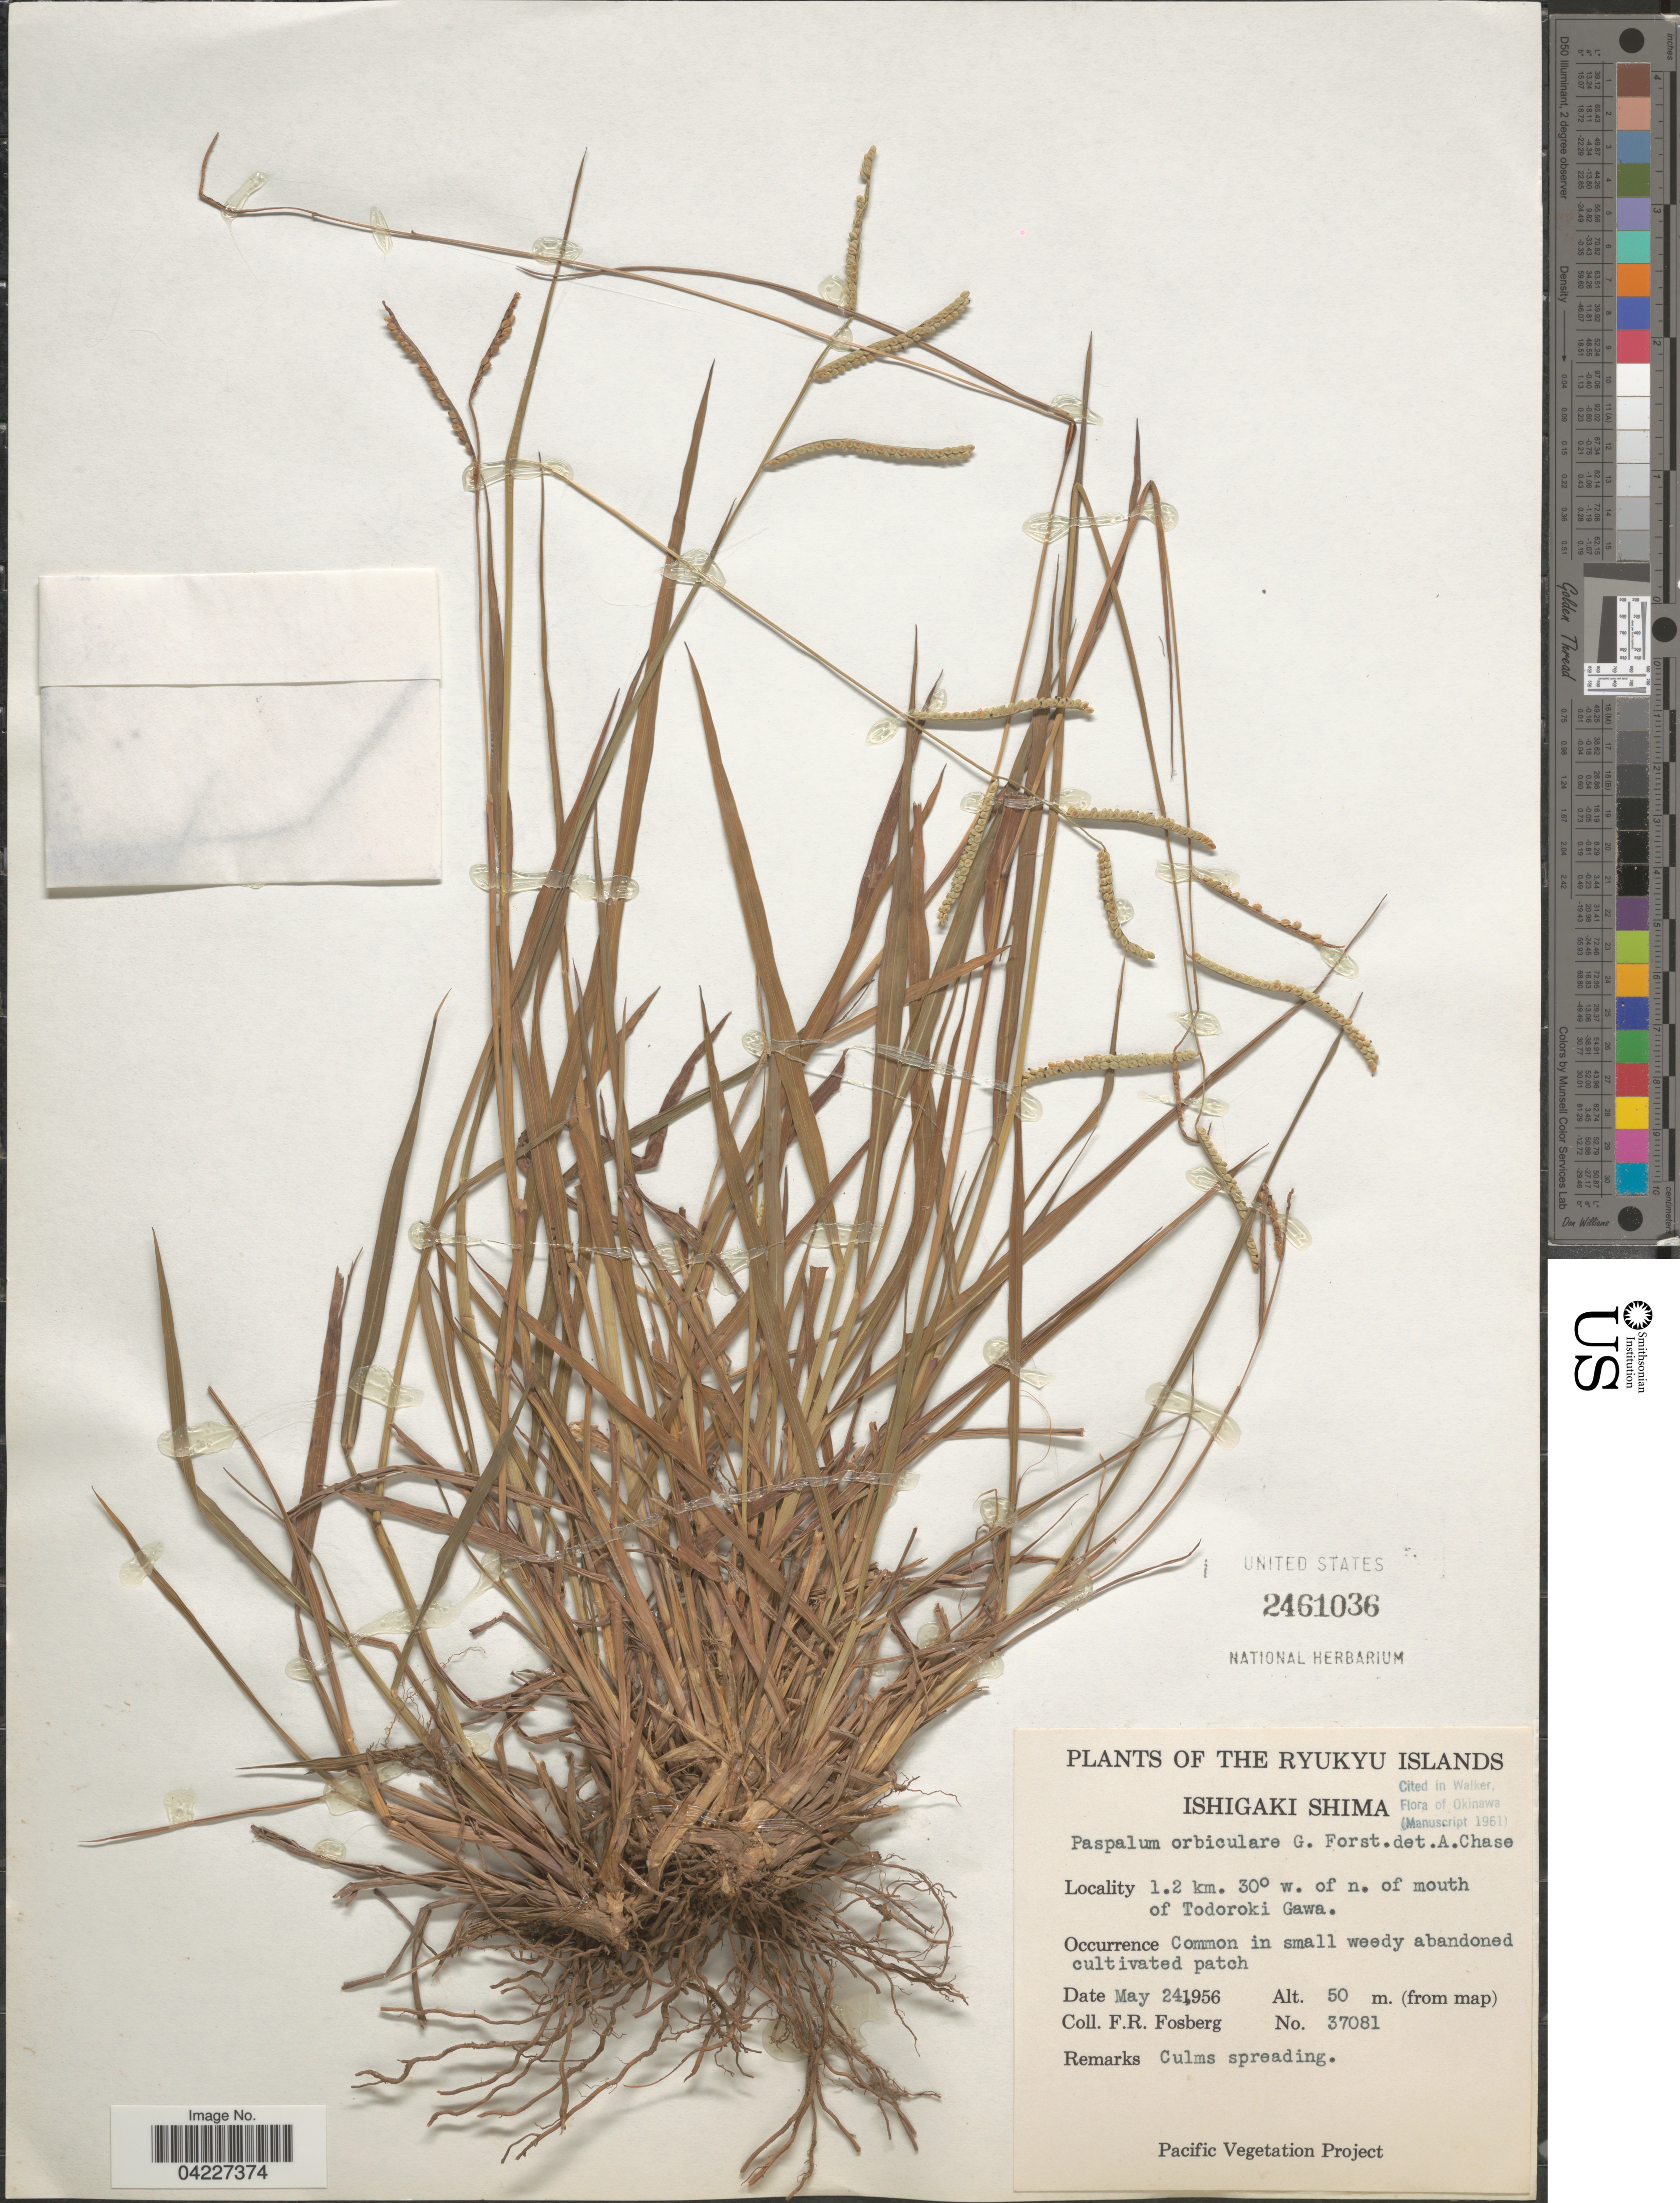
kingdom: Plantae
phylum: Tracheophyta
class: Liliopsida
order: Poales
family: Poaceae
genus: Paspalum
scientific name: Paspalum orbiculare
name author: G. Forst.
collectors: F. R. Fosberg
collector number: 37081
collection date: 1956-05-24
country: Japan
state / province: Okinawa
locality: The Ryukyu Islands. Ishigaki Shima. 1.2 km. 30º w. of n. of mouth of Todoroki Gawa.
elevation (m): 50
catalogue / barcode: US 2461036